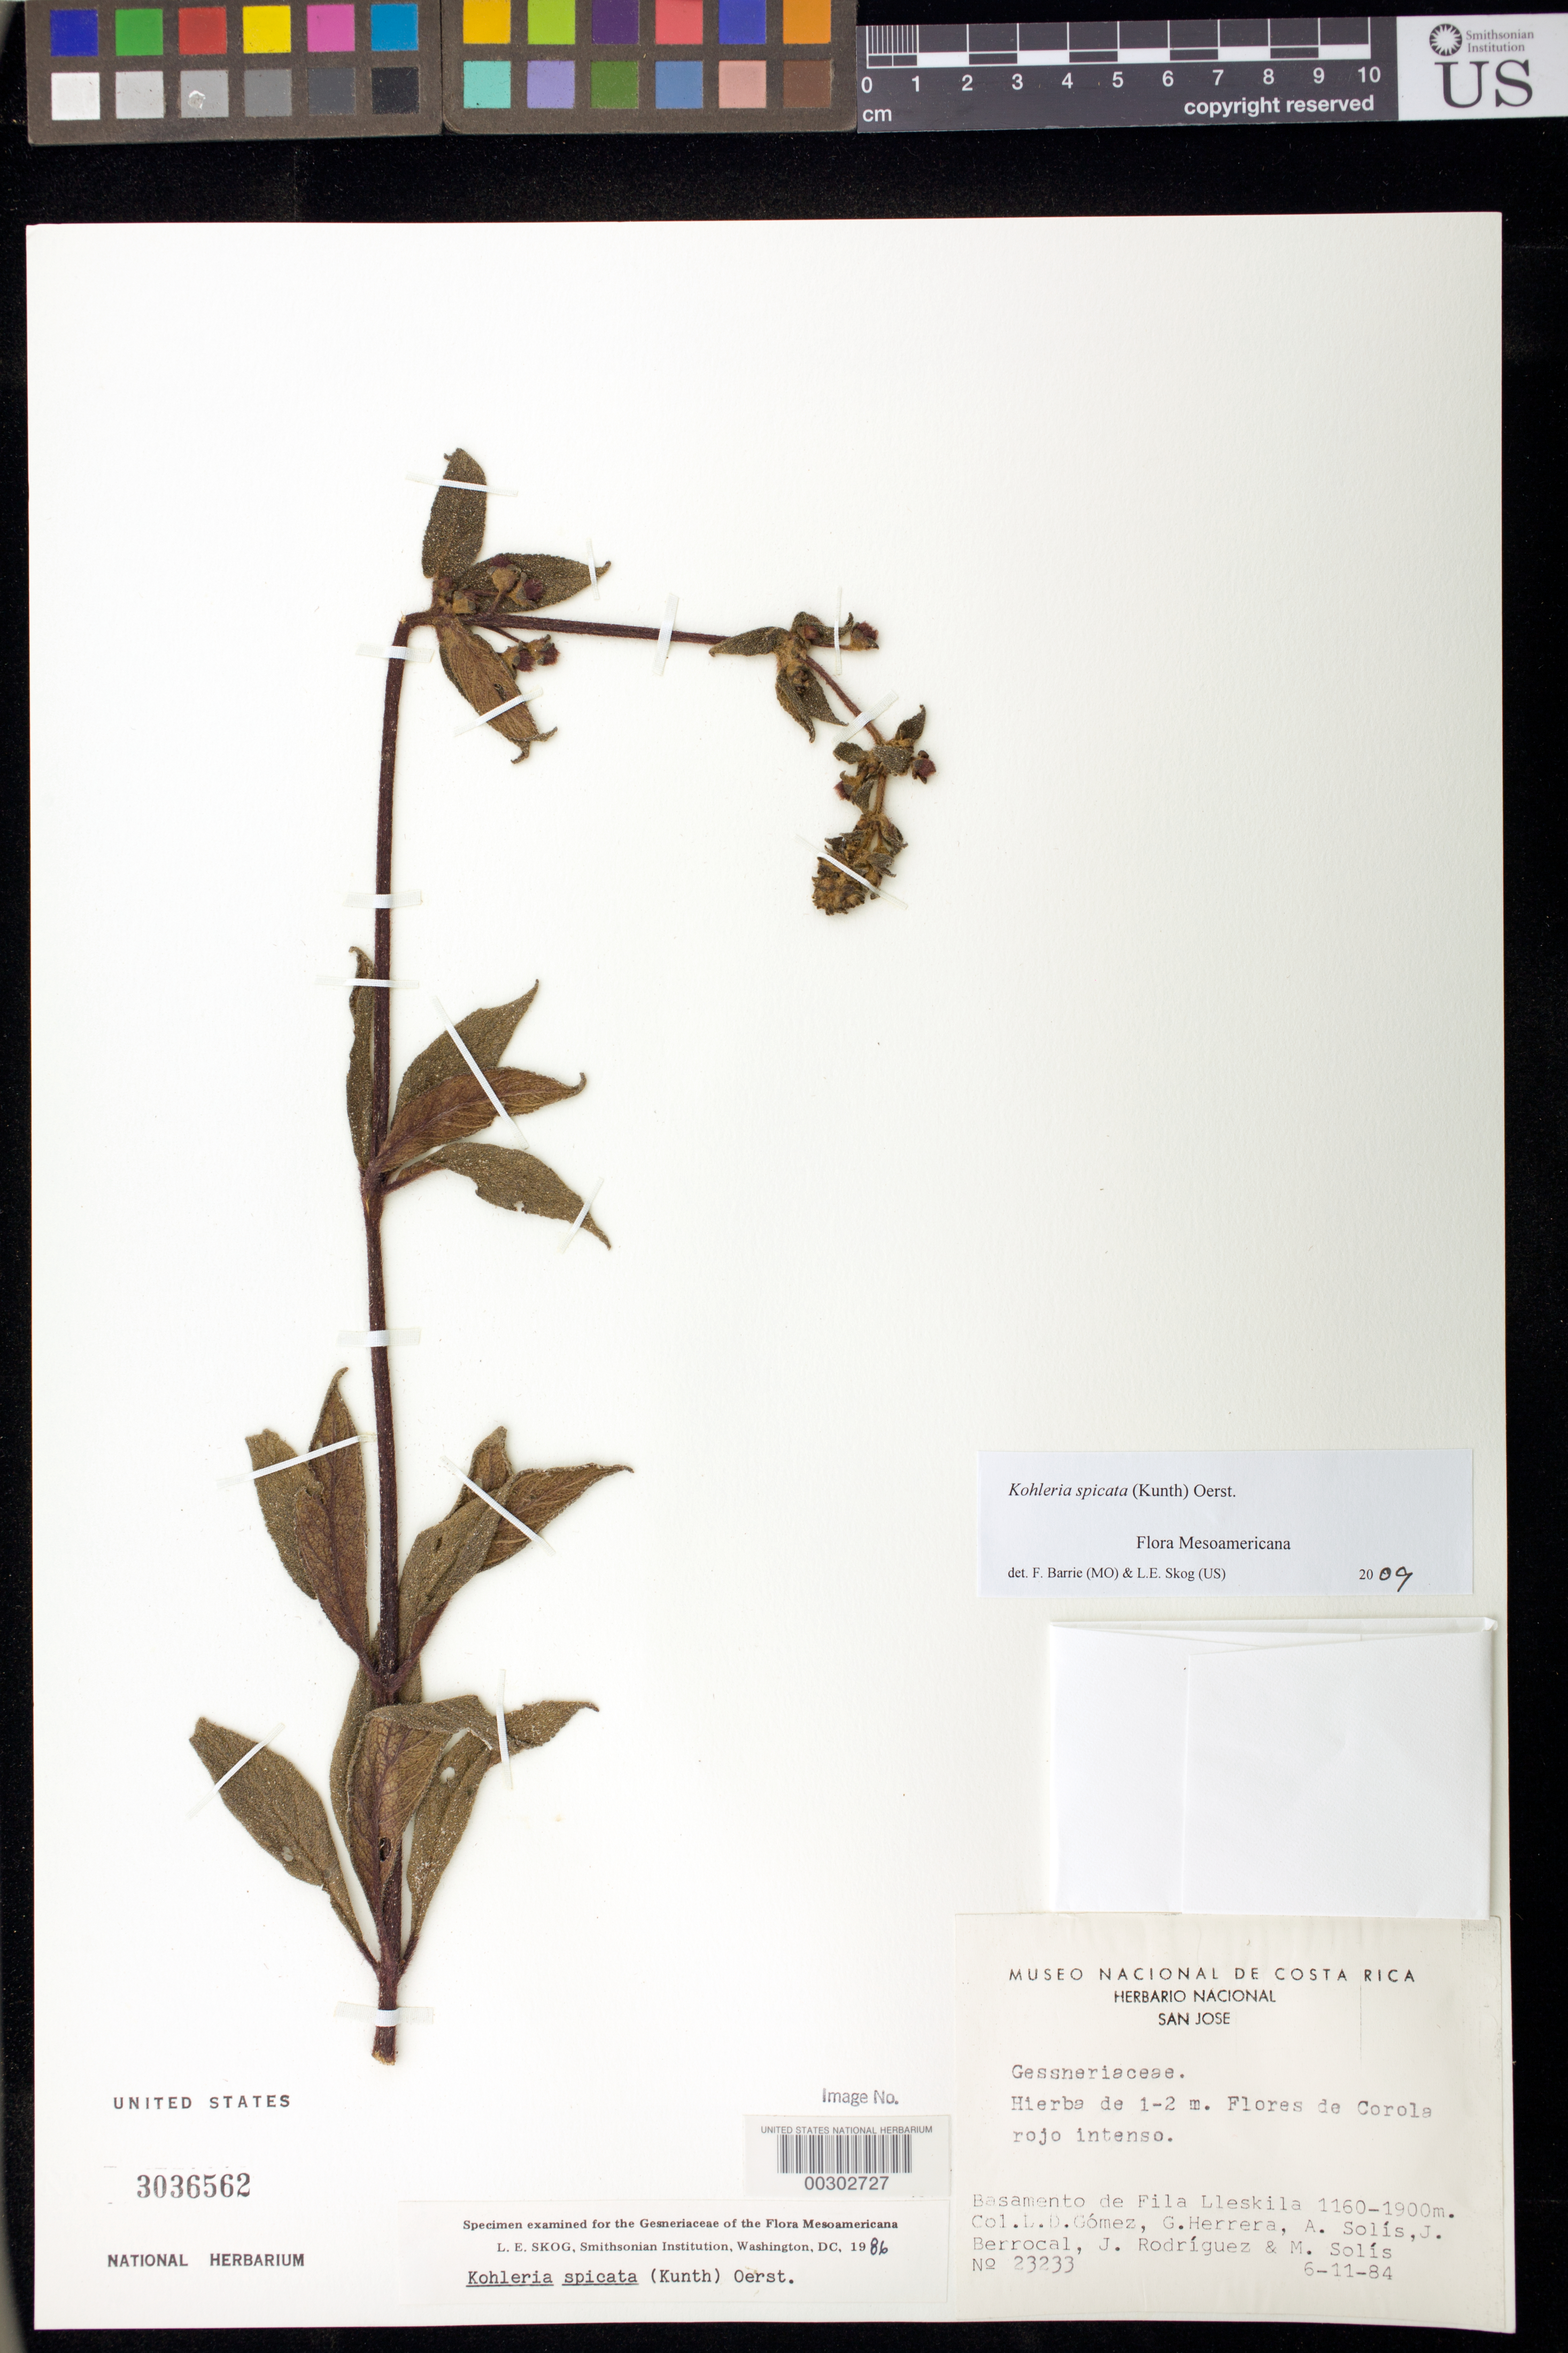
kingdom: Plantae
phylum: Tracheophyta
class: Magnoliopsida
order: Lamiales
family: Gesneriaceae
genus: Kohleria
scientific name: Kohleria spicata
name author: (Kunth) Oerst.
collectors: L. D. Gómez, G. Herrera, A. Solis, J. Berrocal, J. Rodríguez & M. Solís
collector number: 23233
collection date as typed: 06 Nov 1984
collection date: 1984-11-06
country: Costa Rica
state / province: San José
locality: Basamento de Fila Lleskila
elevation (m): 1160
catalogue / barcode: US 3036562